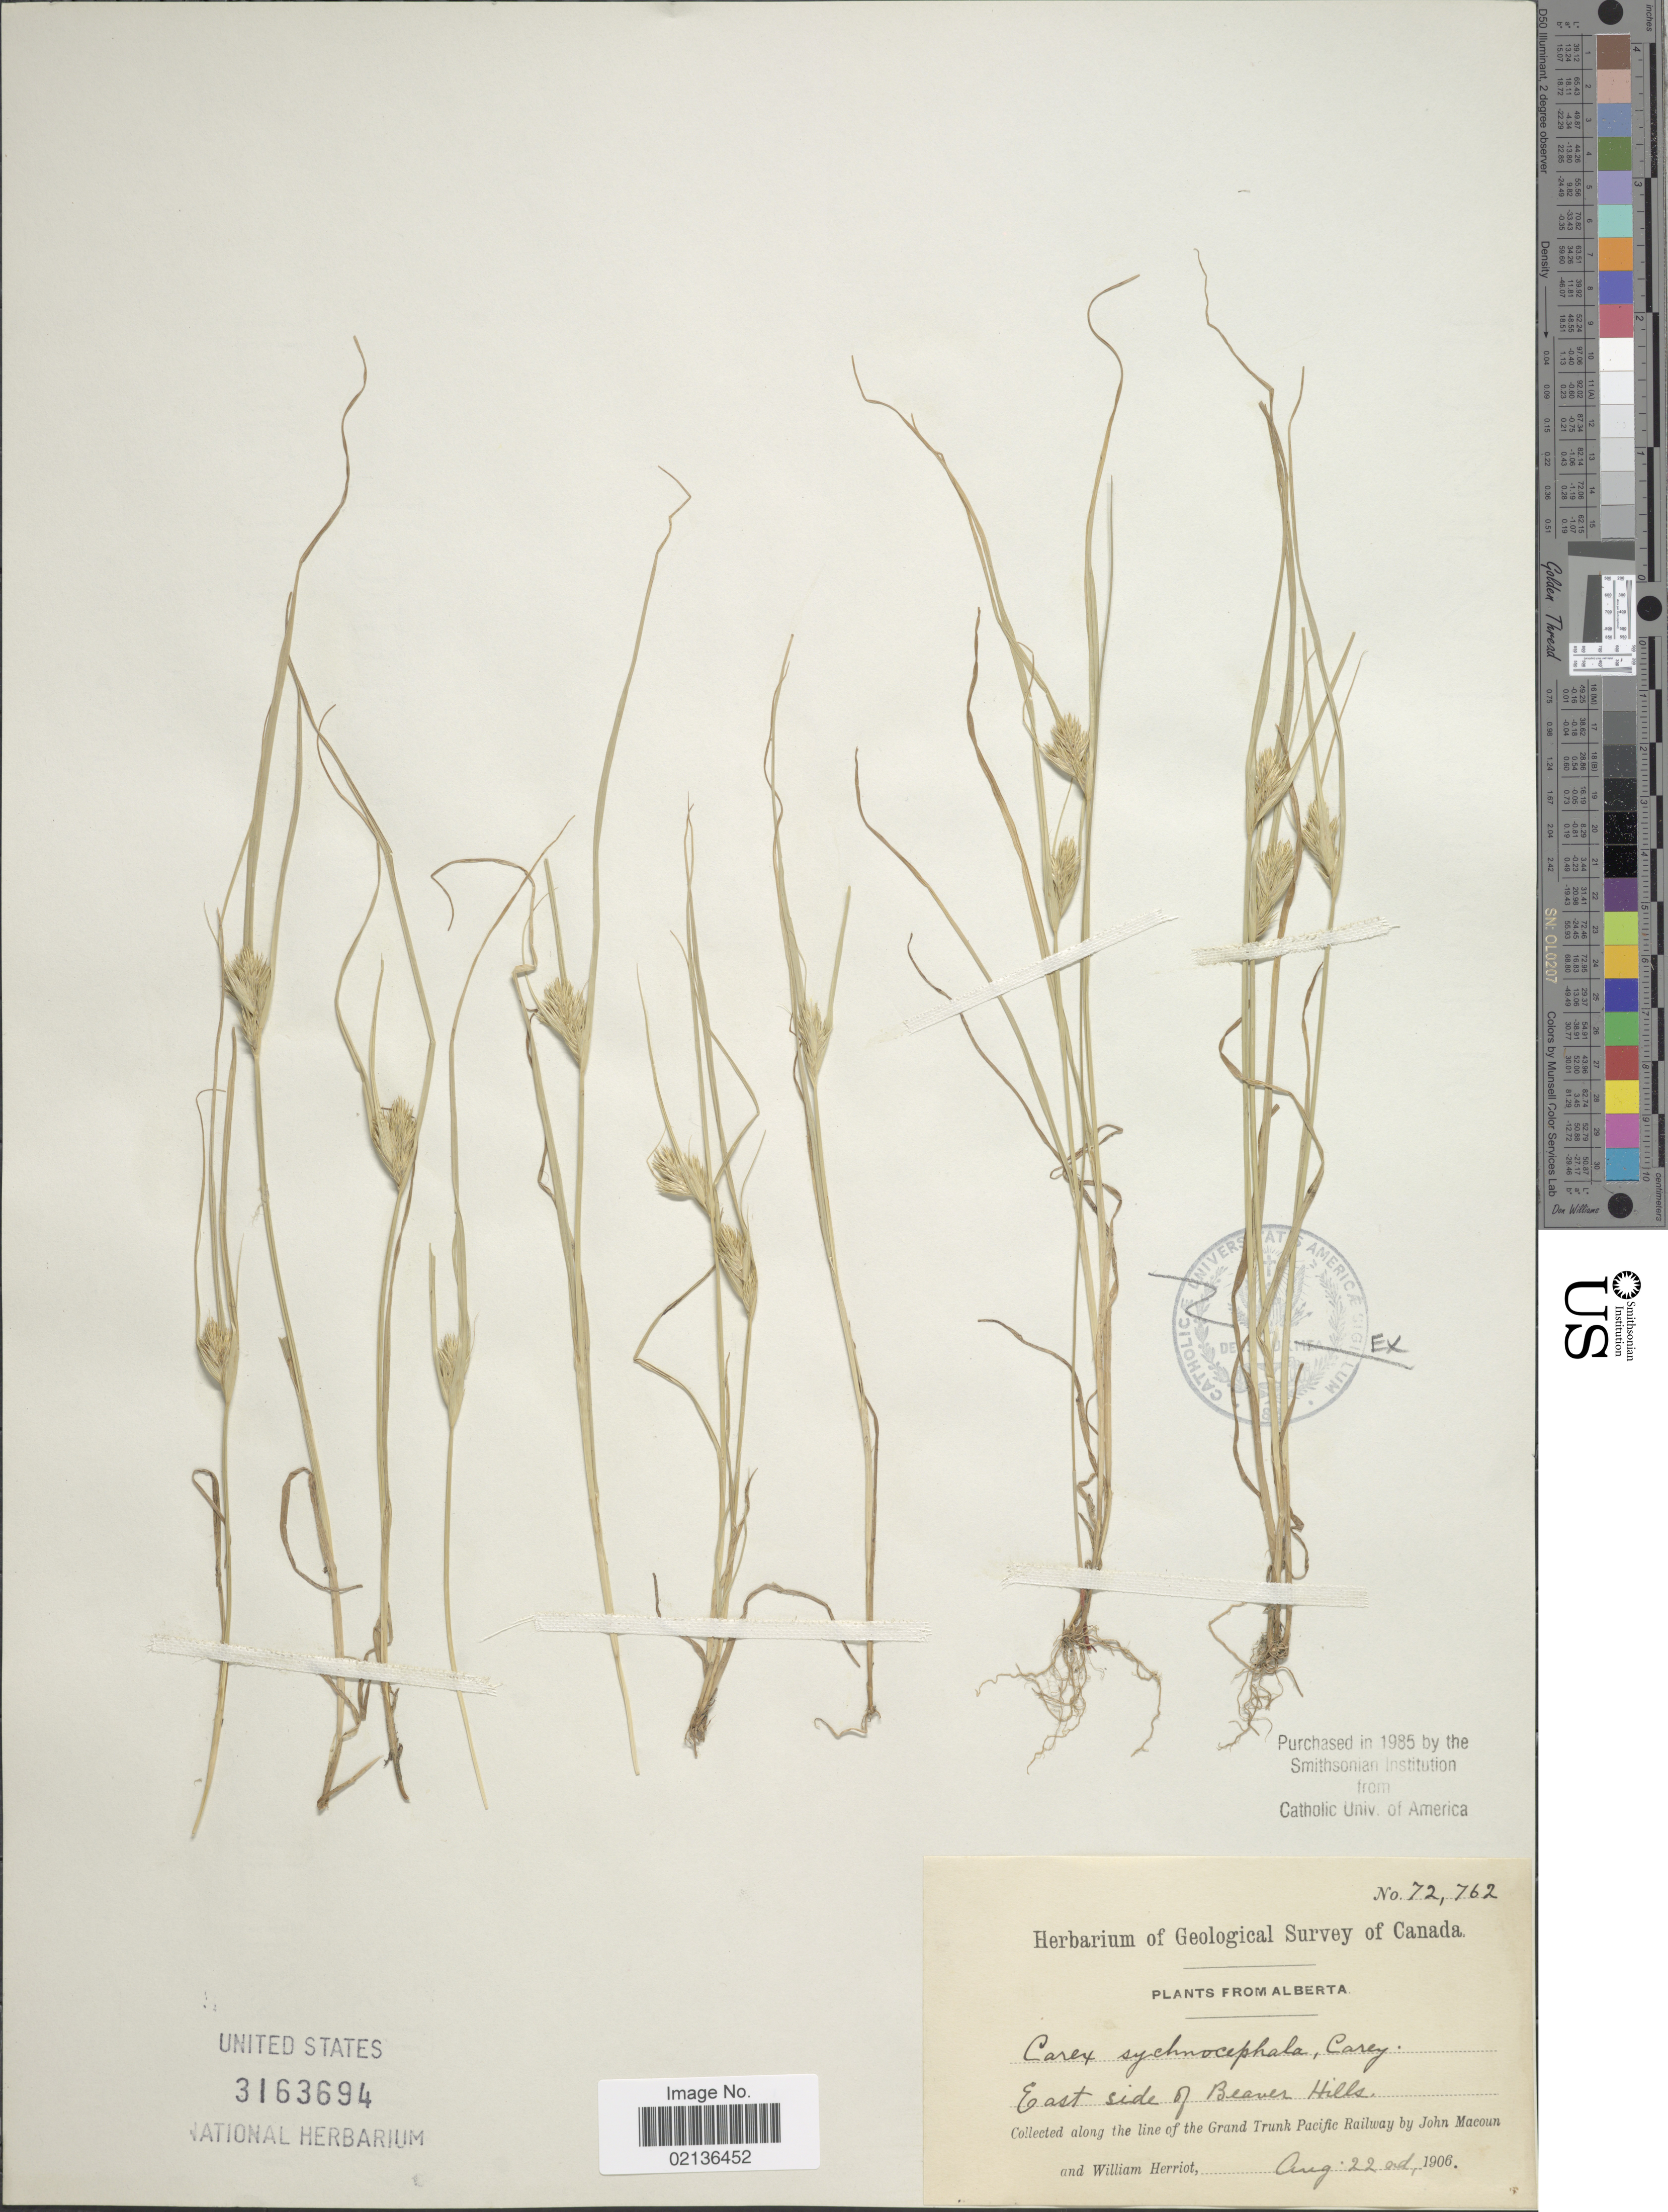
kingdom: Plantae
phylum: Tracheophyta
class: Liliopsida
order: Poales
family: Cyperaceae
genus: Carex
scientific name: Carex sychnocephala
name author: J. Carey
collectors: J. Macoun & W. Herriot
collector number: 72762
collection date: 1906-08-22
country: Canada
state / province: Alberta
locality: East side of Beaver Hills, along the line of the Grand Trunk Pacific Railway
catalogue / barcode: US 3163694